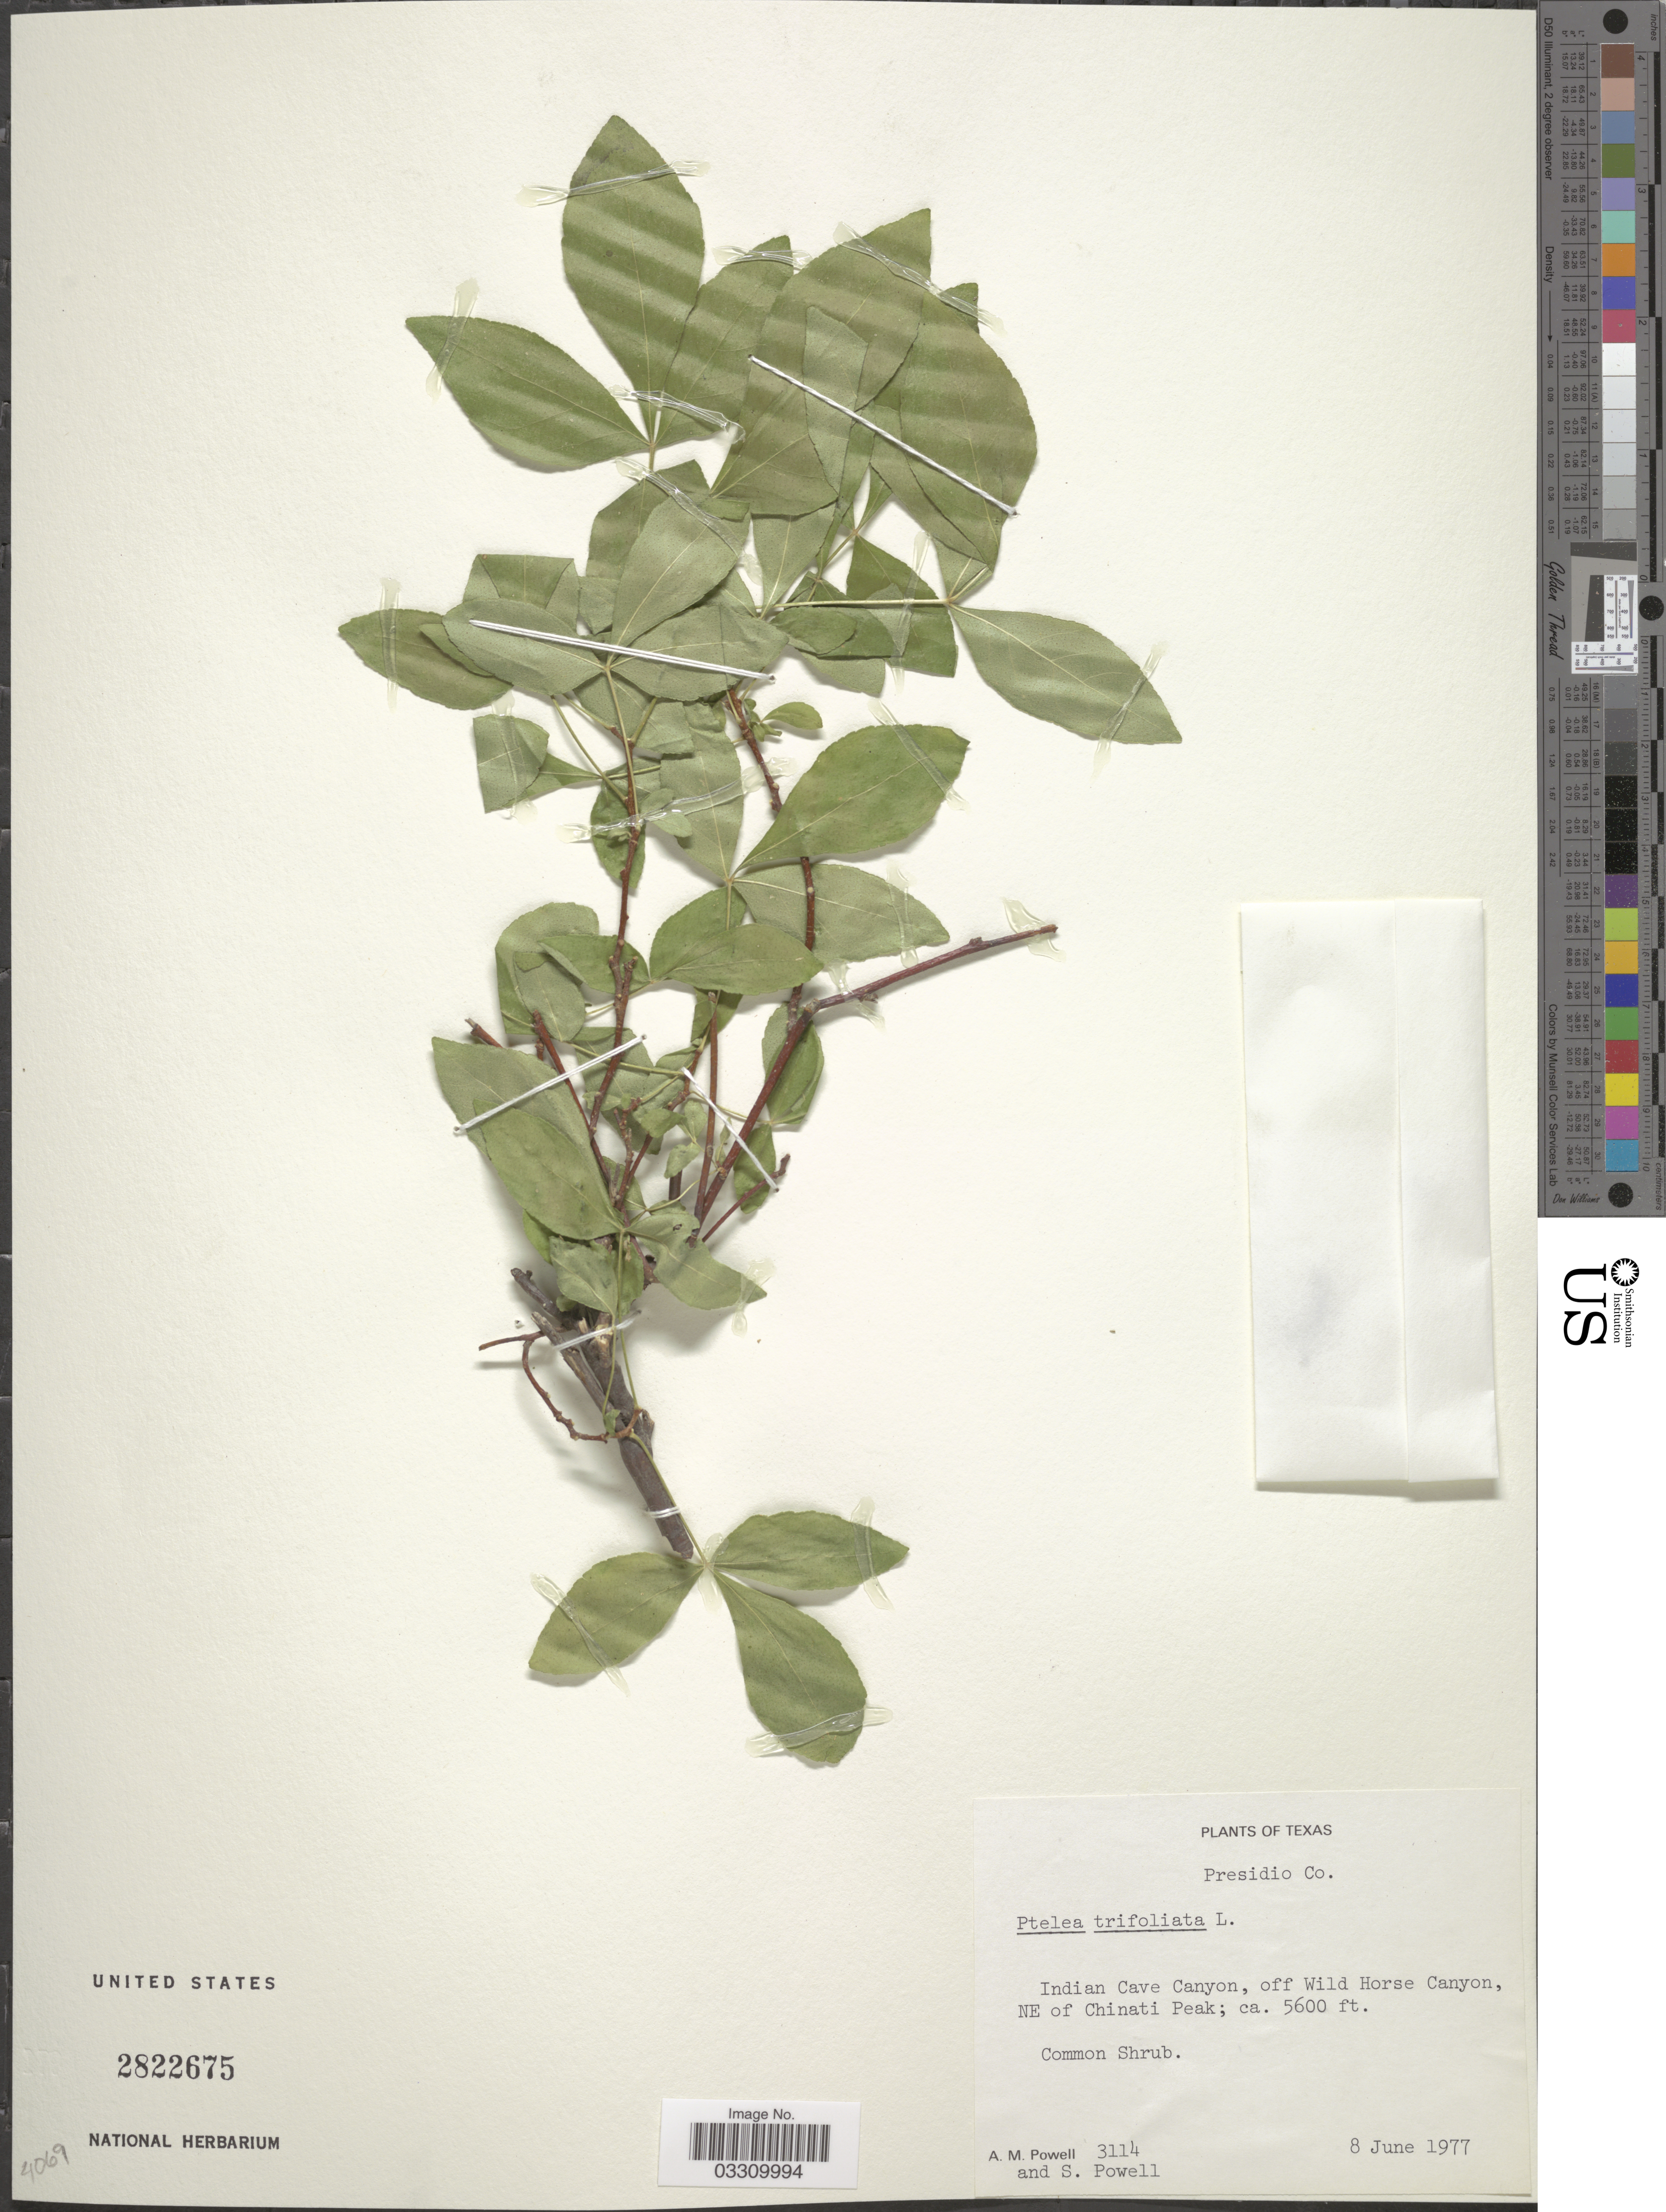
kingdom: Plantae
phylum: Tracheophyta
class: Magnoliopsida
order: Sapindales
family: Rutaceae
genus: Ptelea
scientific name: Ptelea trifoliata var. trifoliata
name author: L.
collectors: A. M. Powell & S. Powell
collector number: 3114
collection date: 1977-06-08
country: United States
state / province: Texas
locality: Presidio Co. Indian Cave Canyon, off Wild Horse Canyon, NE of Chinati Peak.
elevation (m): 1707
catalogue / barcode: US 2822675